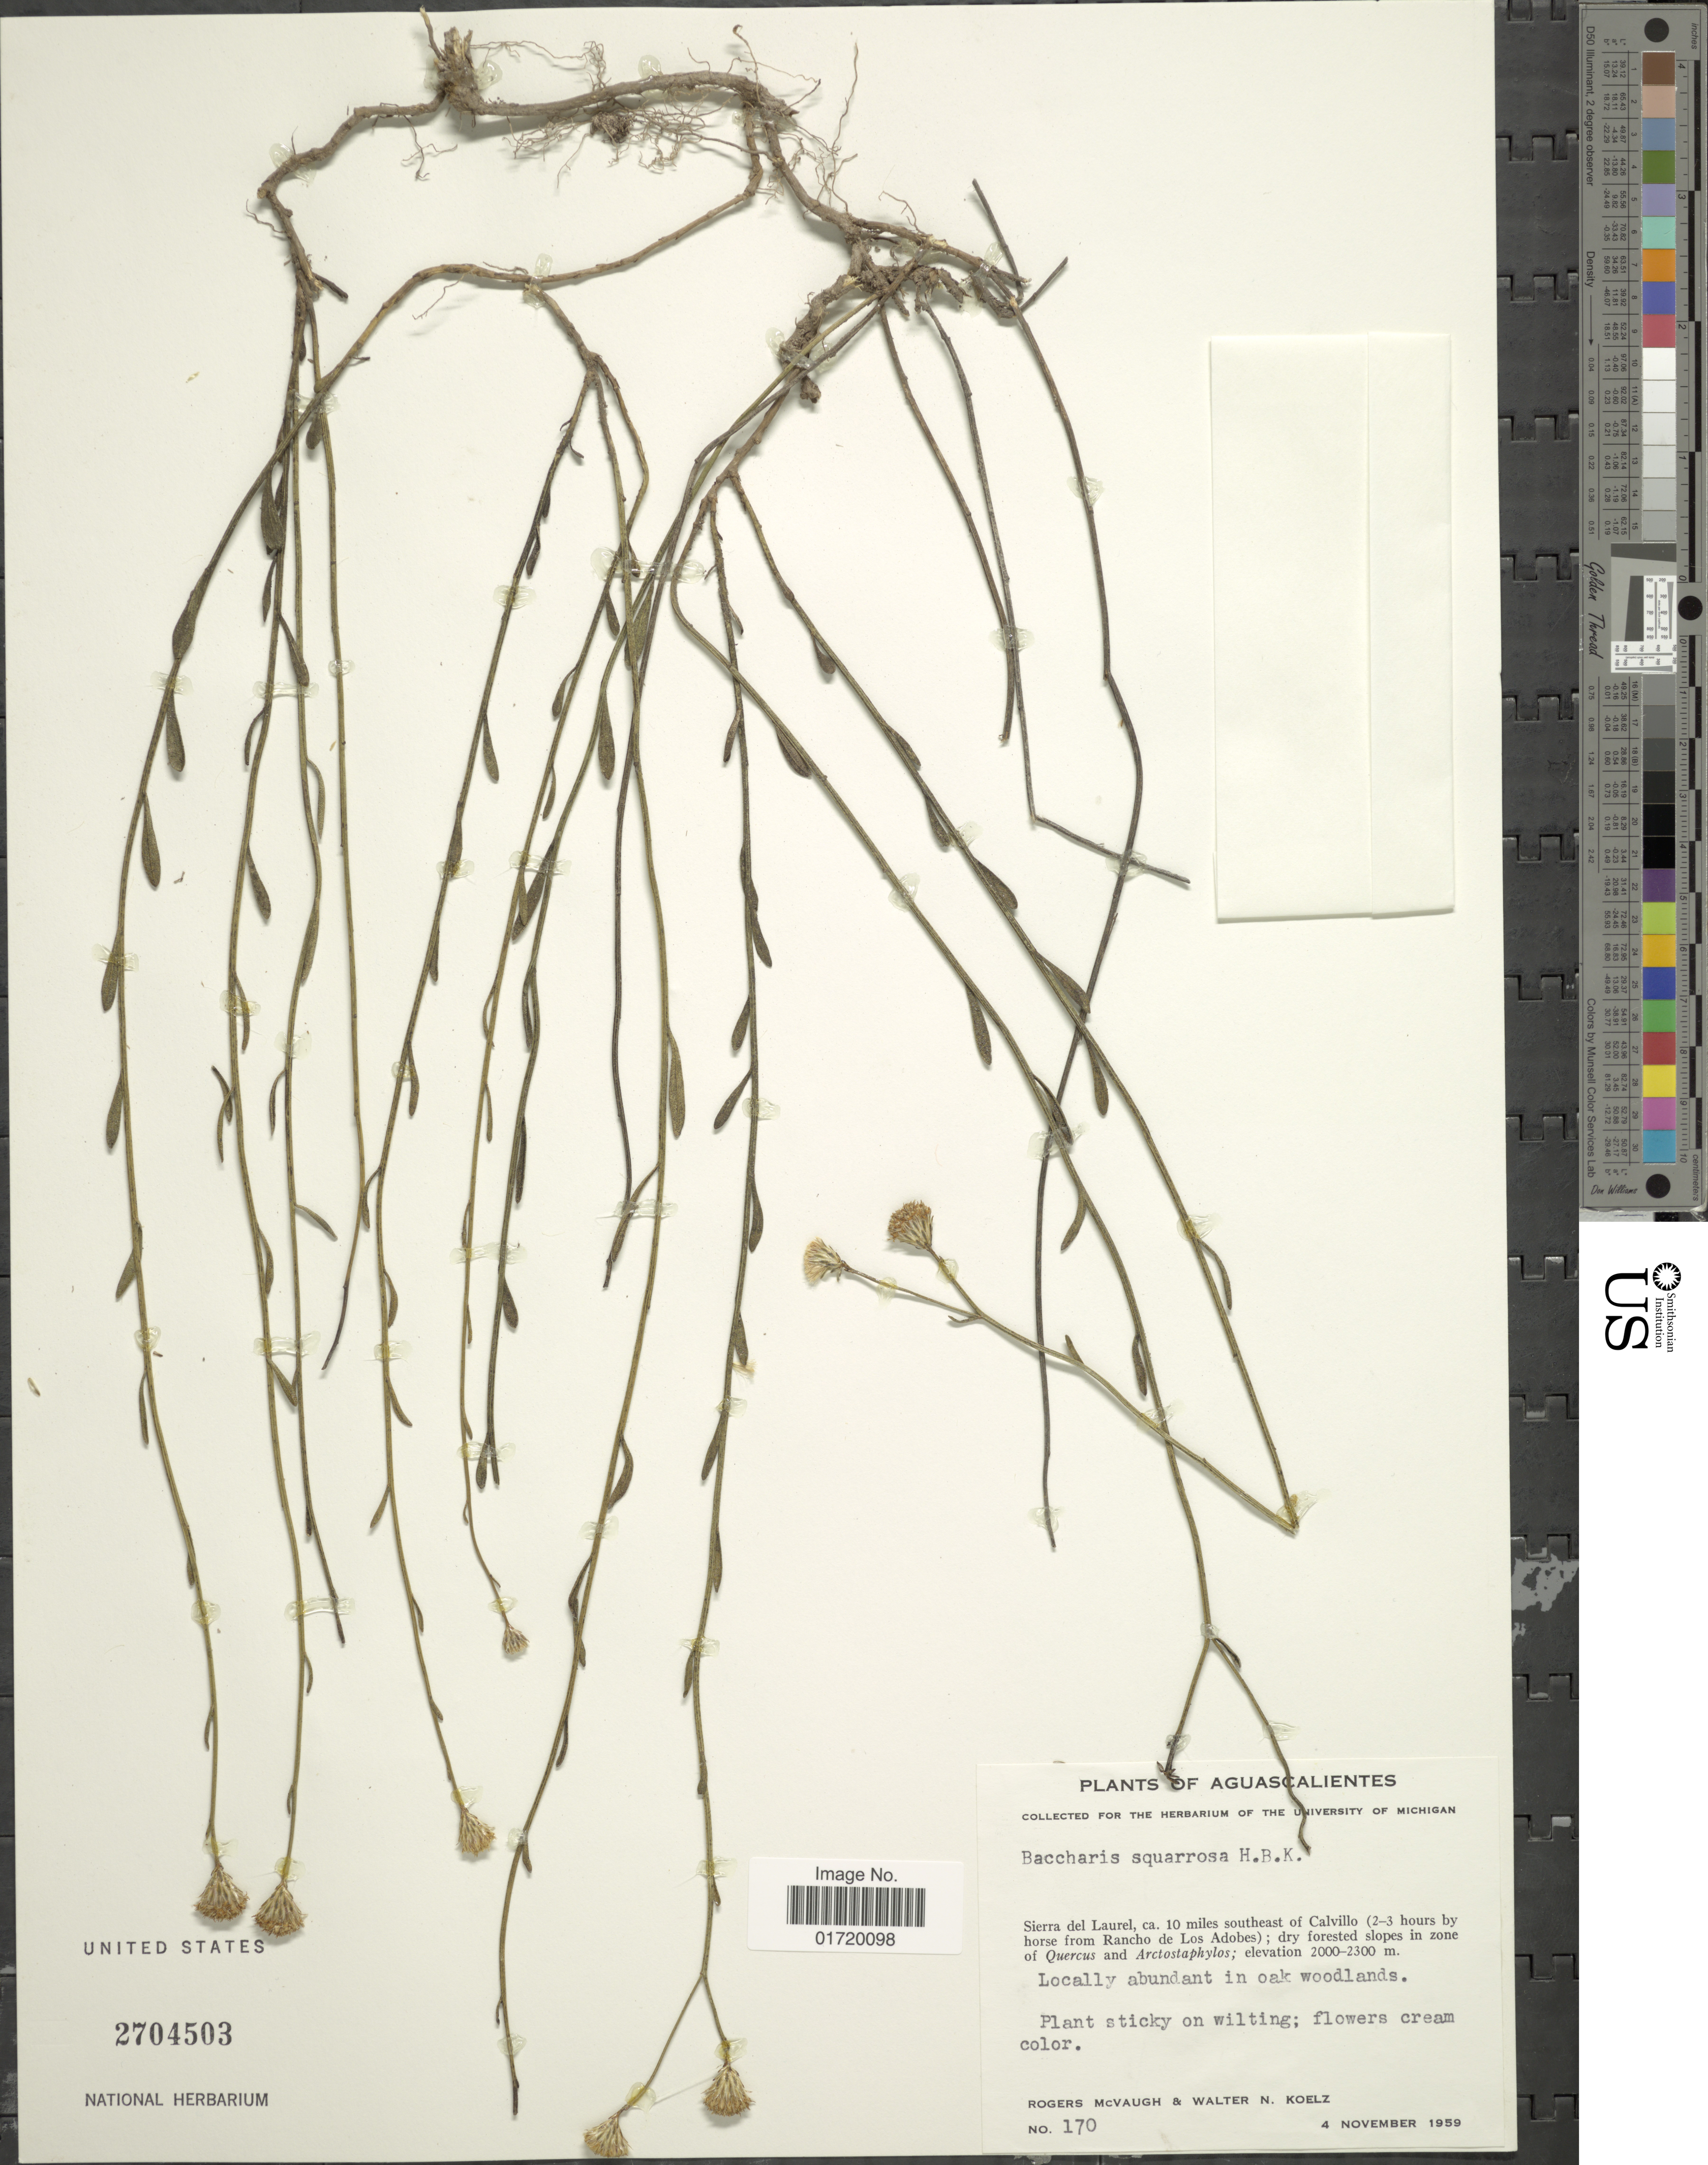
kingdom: Plantae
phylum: Tracheophyta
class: Magnoliopsida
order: Asterales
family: Asteraceae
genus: Baccharis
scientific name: Baccharis squarrosa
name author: Baker in Mart.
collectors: R. McVaugh & W. N. Koelz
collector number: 170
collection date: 1959-11-04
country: Mexico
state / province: Aguascalientes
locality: Sierra del Laurel, ca 10 miles southeast of Calvillo (2-3 hours by horse from Rancho de Los Adobes)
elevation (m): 2000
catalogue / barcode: US 2704503